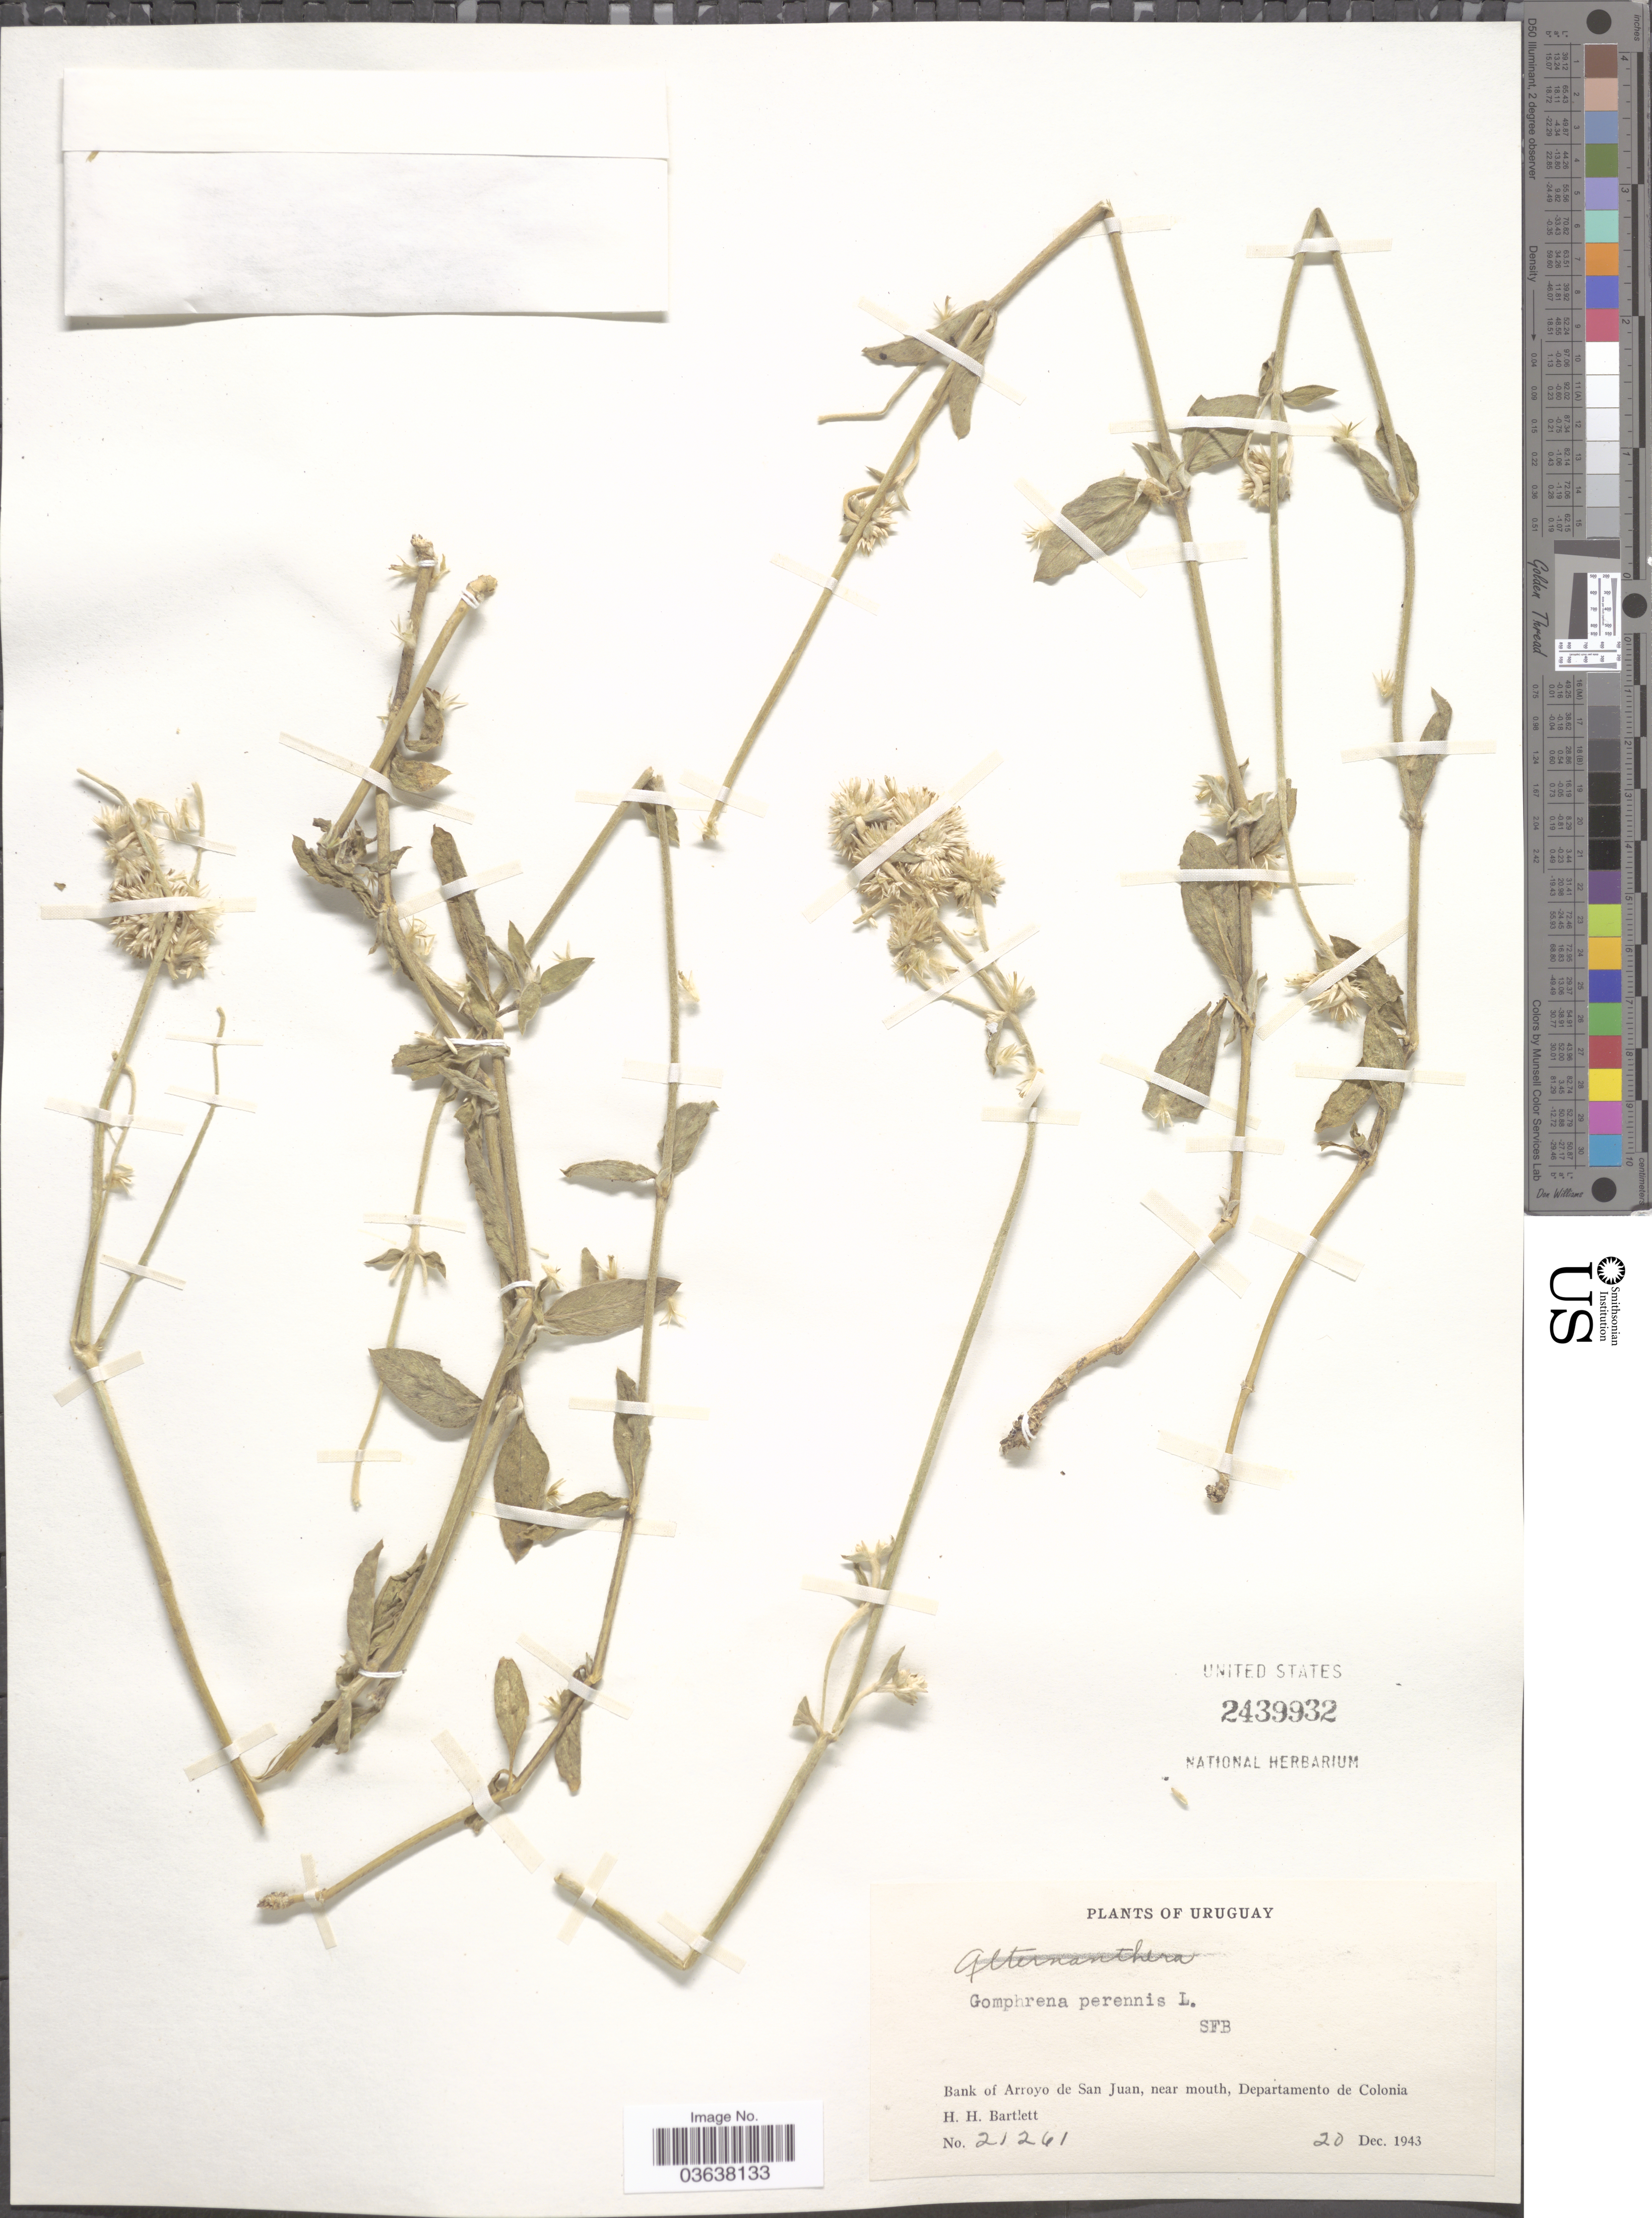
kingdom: Plantae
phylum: Tracheophyta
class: Magnoliopsida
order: Caryophyllales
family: Amaranthaceae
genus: Gomphrena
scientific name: Gomphrena perennis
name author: L.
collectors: H. H. Bartlett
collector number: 21261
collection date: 1943-12-20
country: Uruguay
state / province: Colonia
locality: Bank of Arroyo de San Juan, near mouth, Departamento de Colonia.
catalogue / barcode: US 2439932